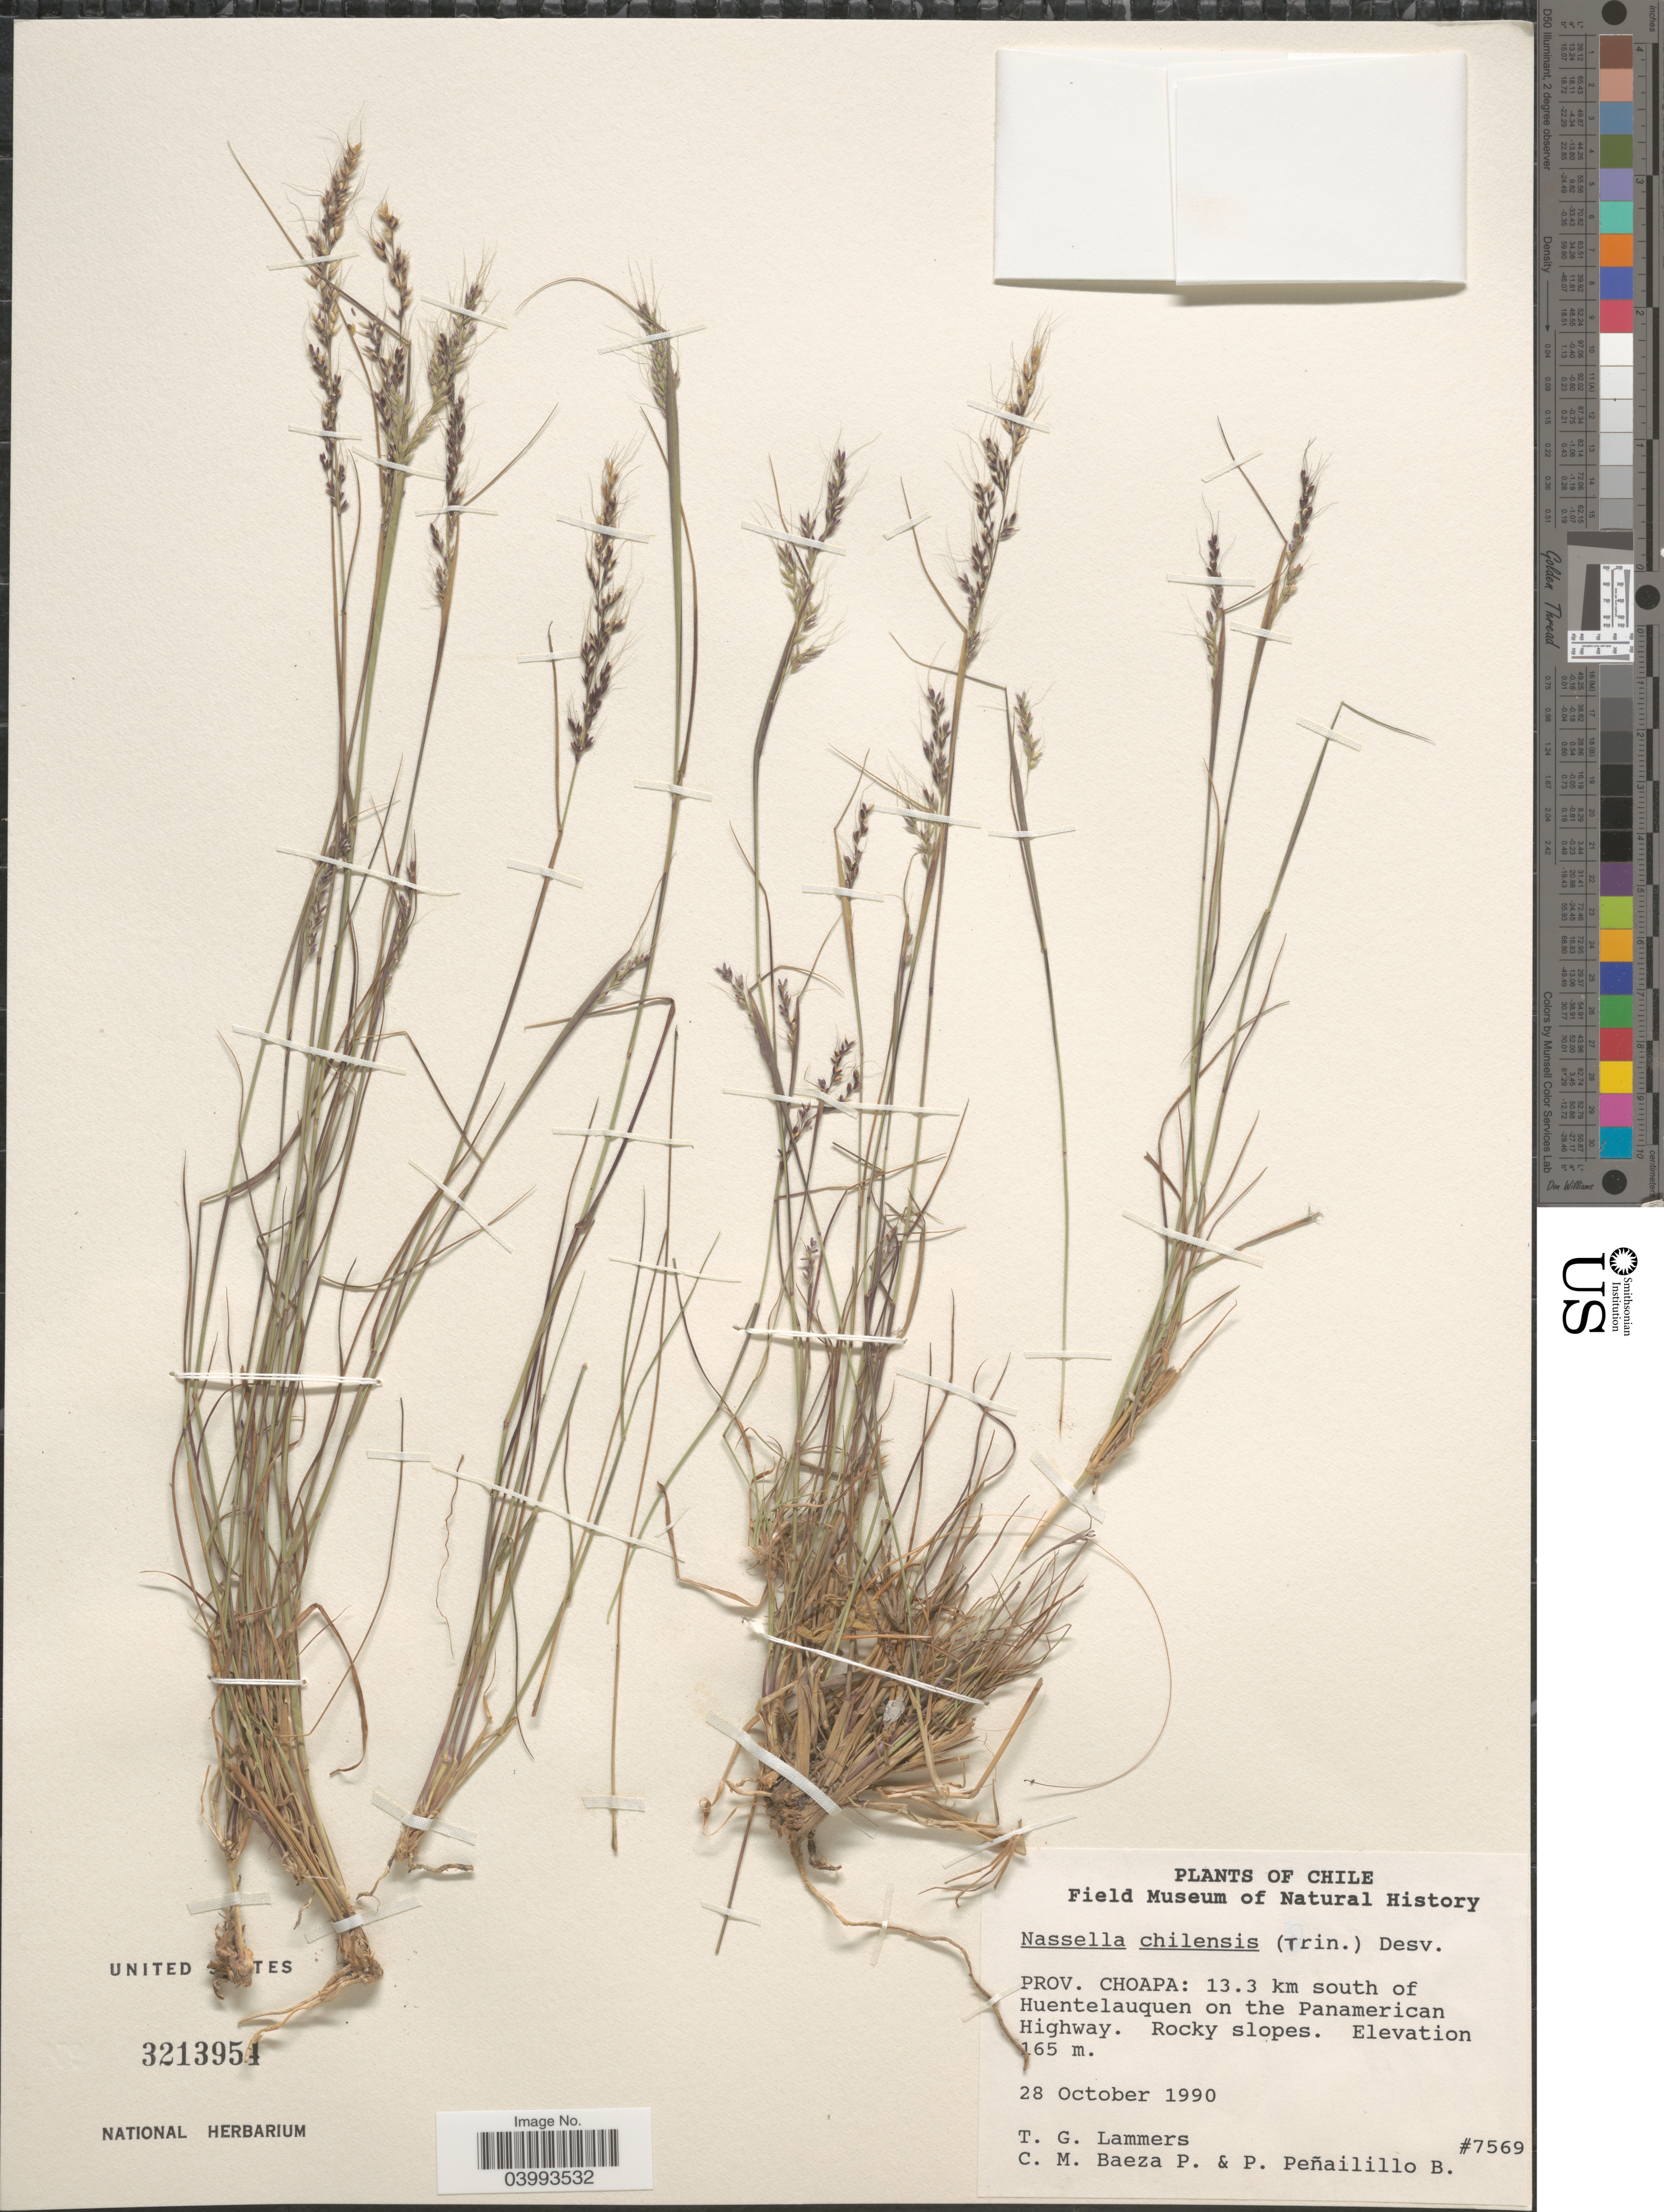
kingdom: Plantae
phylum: Tracheophyta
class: Liliopsida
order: Poales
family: Poaceae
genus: Nassella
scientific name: Nassella chilensis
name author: (Trin.) É. Desv.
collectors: T. Lammers, C. Baeza & P. Peñailillo B.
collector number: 7569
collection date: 1990-10-28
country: Chile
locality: Prov. Choapa: 13.3 km south of Huentelauquen on the Panamerican Highway.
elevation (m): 165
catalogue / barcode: US 3213954